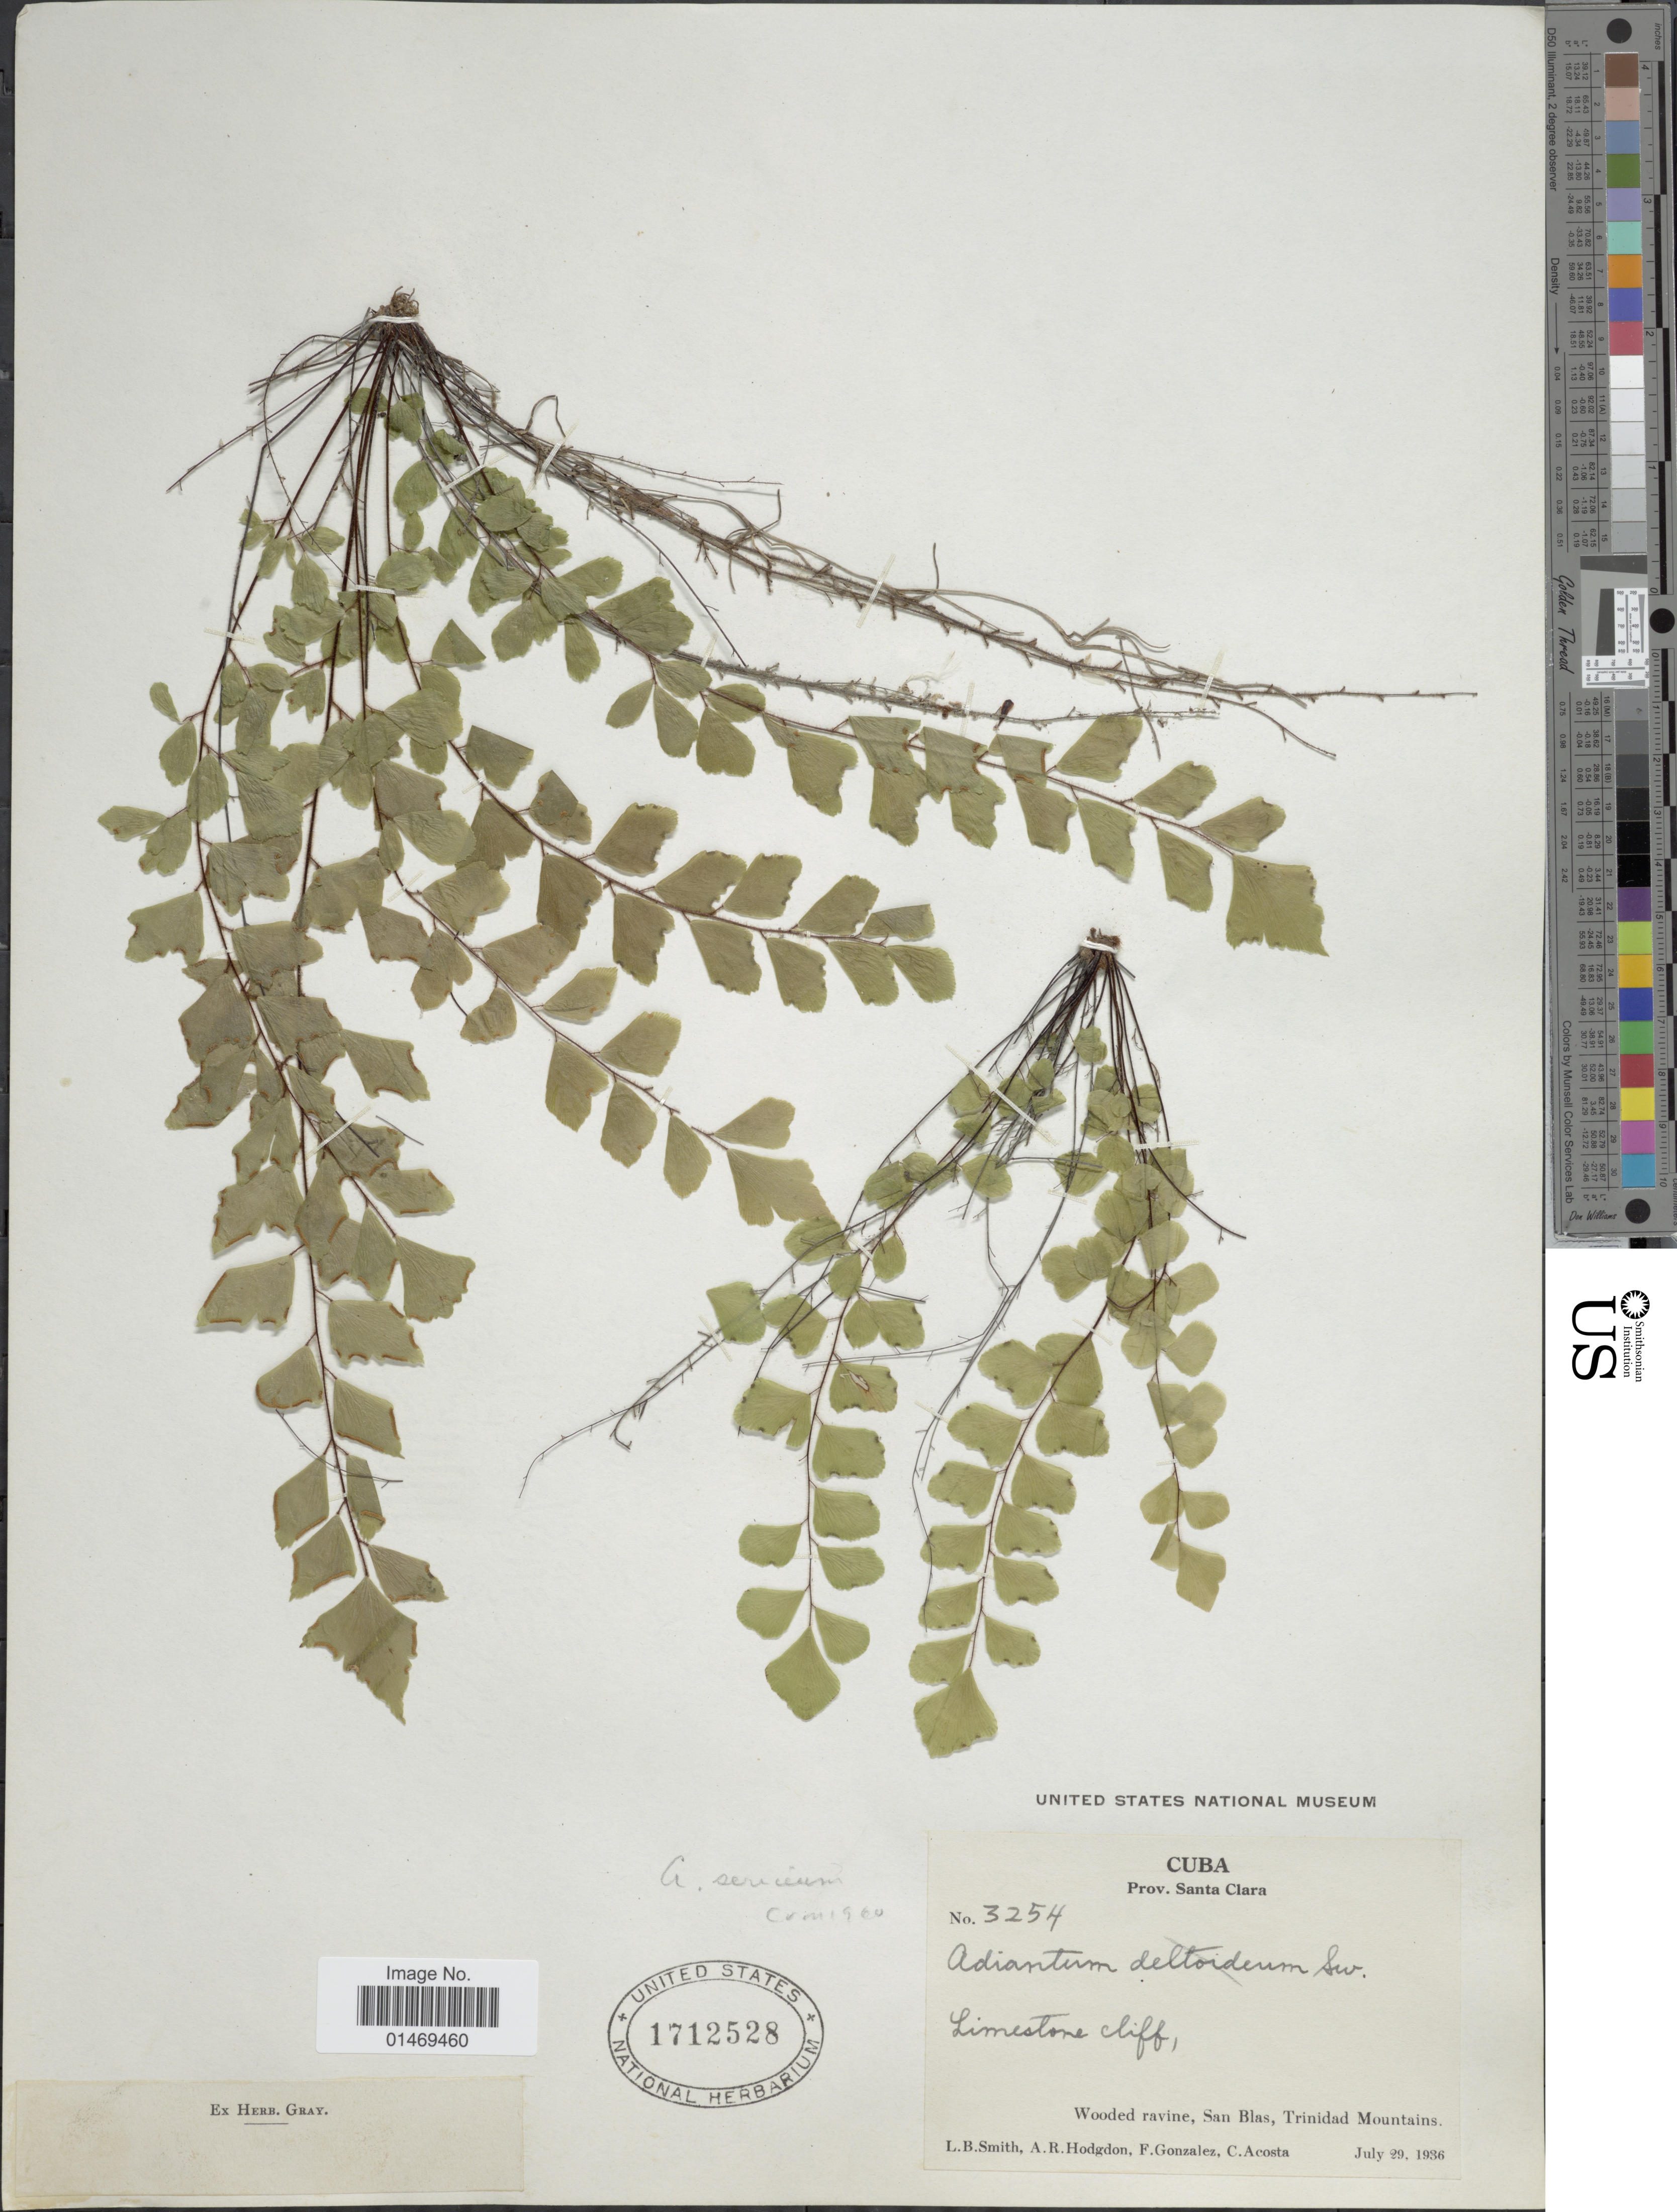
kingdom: Plantae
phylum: Tracheophyta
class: Polypodiopsida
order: Polypodiales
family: Pteridaceae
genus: Adiantum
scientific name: Adiantum sericeum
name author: D.C. Eaton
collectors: L. Smith, A. R. Hodgdon, F. Gonzalez & C. Acosta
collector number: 3254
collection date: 1936-07-29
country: Cuba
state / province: Las Villas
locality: Prov. Santa Clara, Limestone Cliff, Wooded ravinem San Blas, Trinidad Mountains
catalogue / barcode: US 1712528